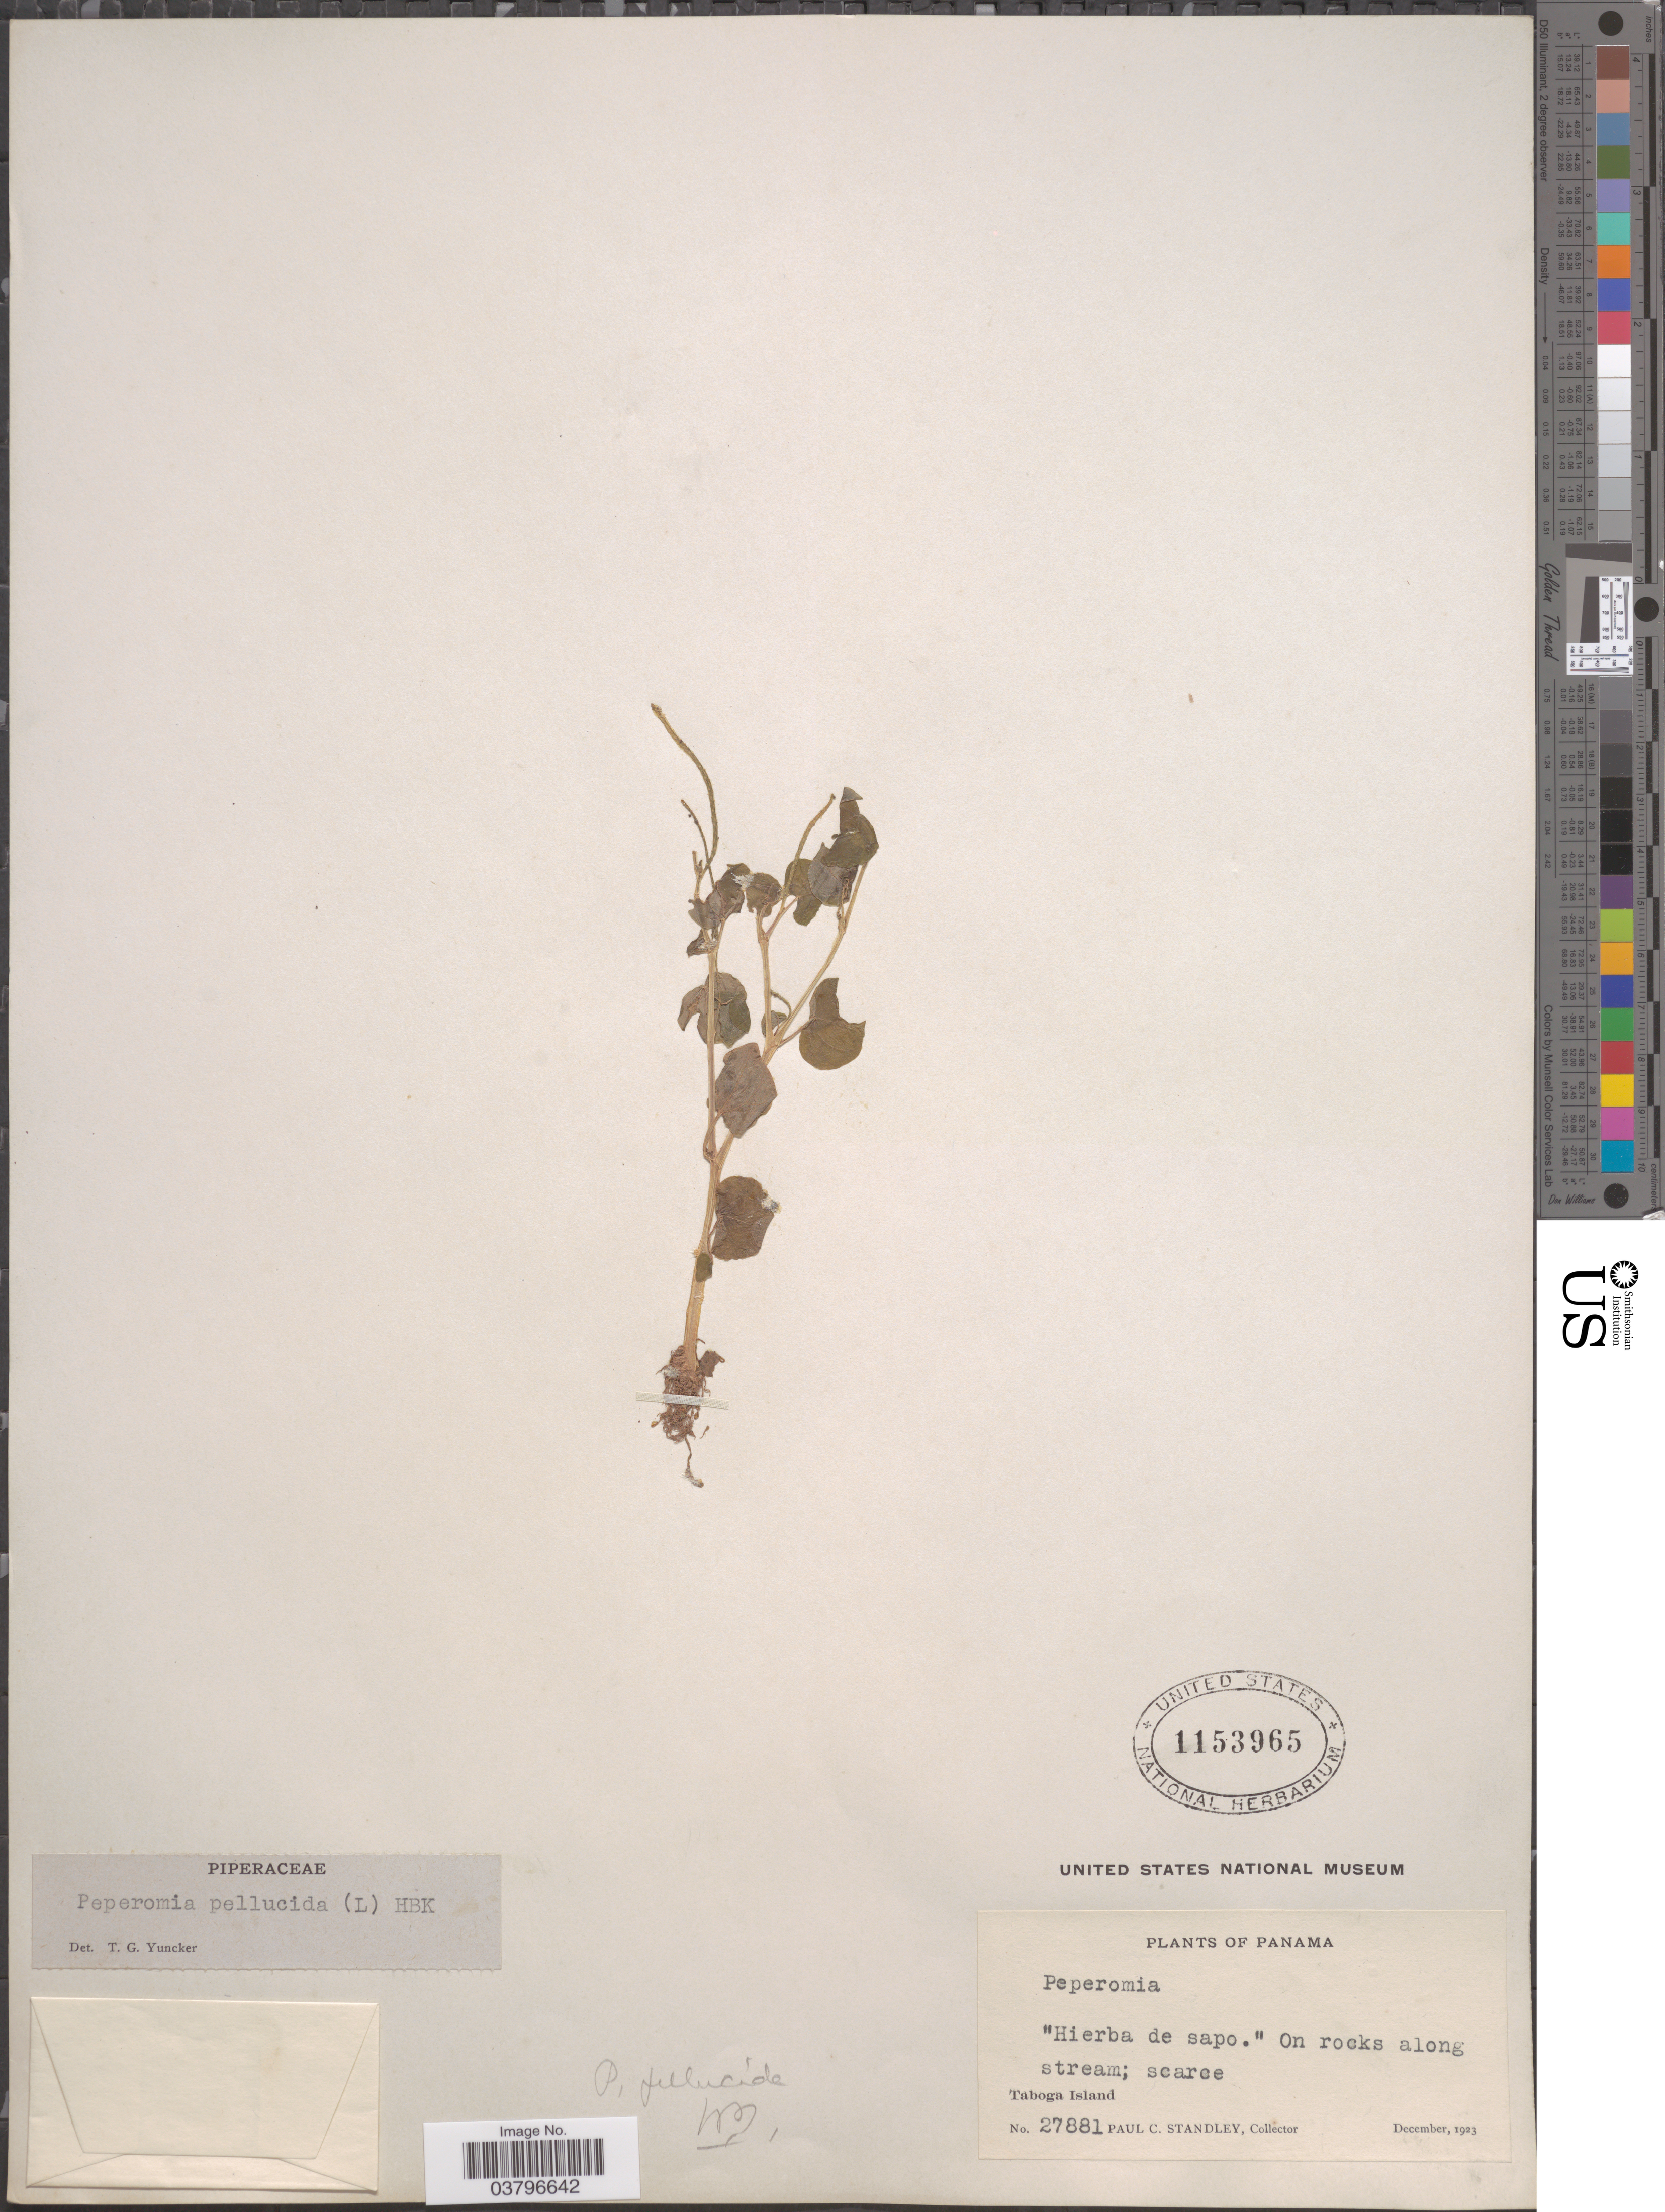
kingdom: Plantae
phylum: Tracheophyta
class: Magnoliopsida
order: Piperales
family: Piperaceae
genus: Peperomia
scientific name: Peperomia pellucida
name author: (L.) Kunth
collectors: P. C. Standley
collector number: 27881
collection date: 1923-12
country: Panama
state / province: Panamá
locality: Taboga Island.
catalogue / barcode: US 1153965